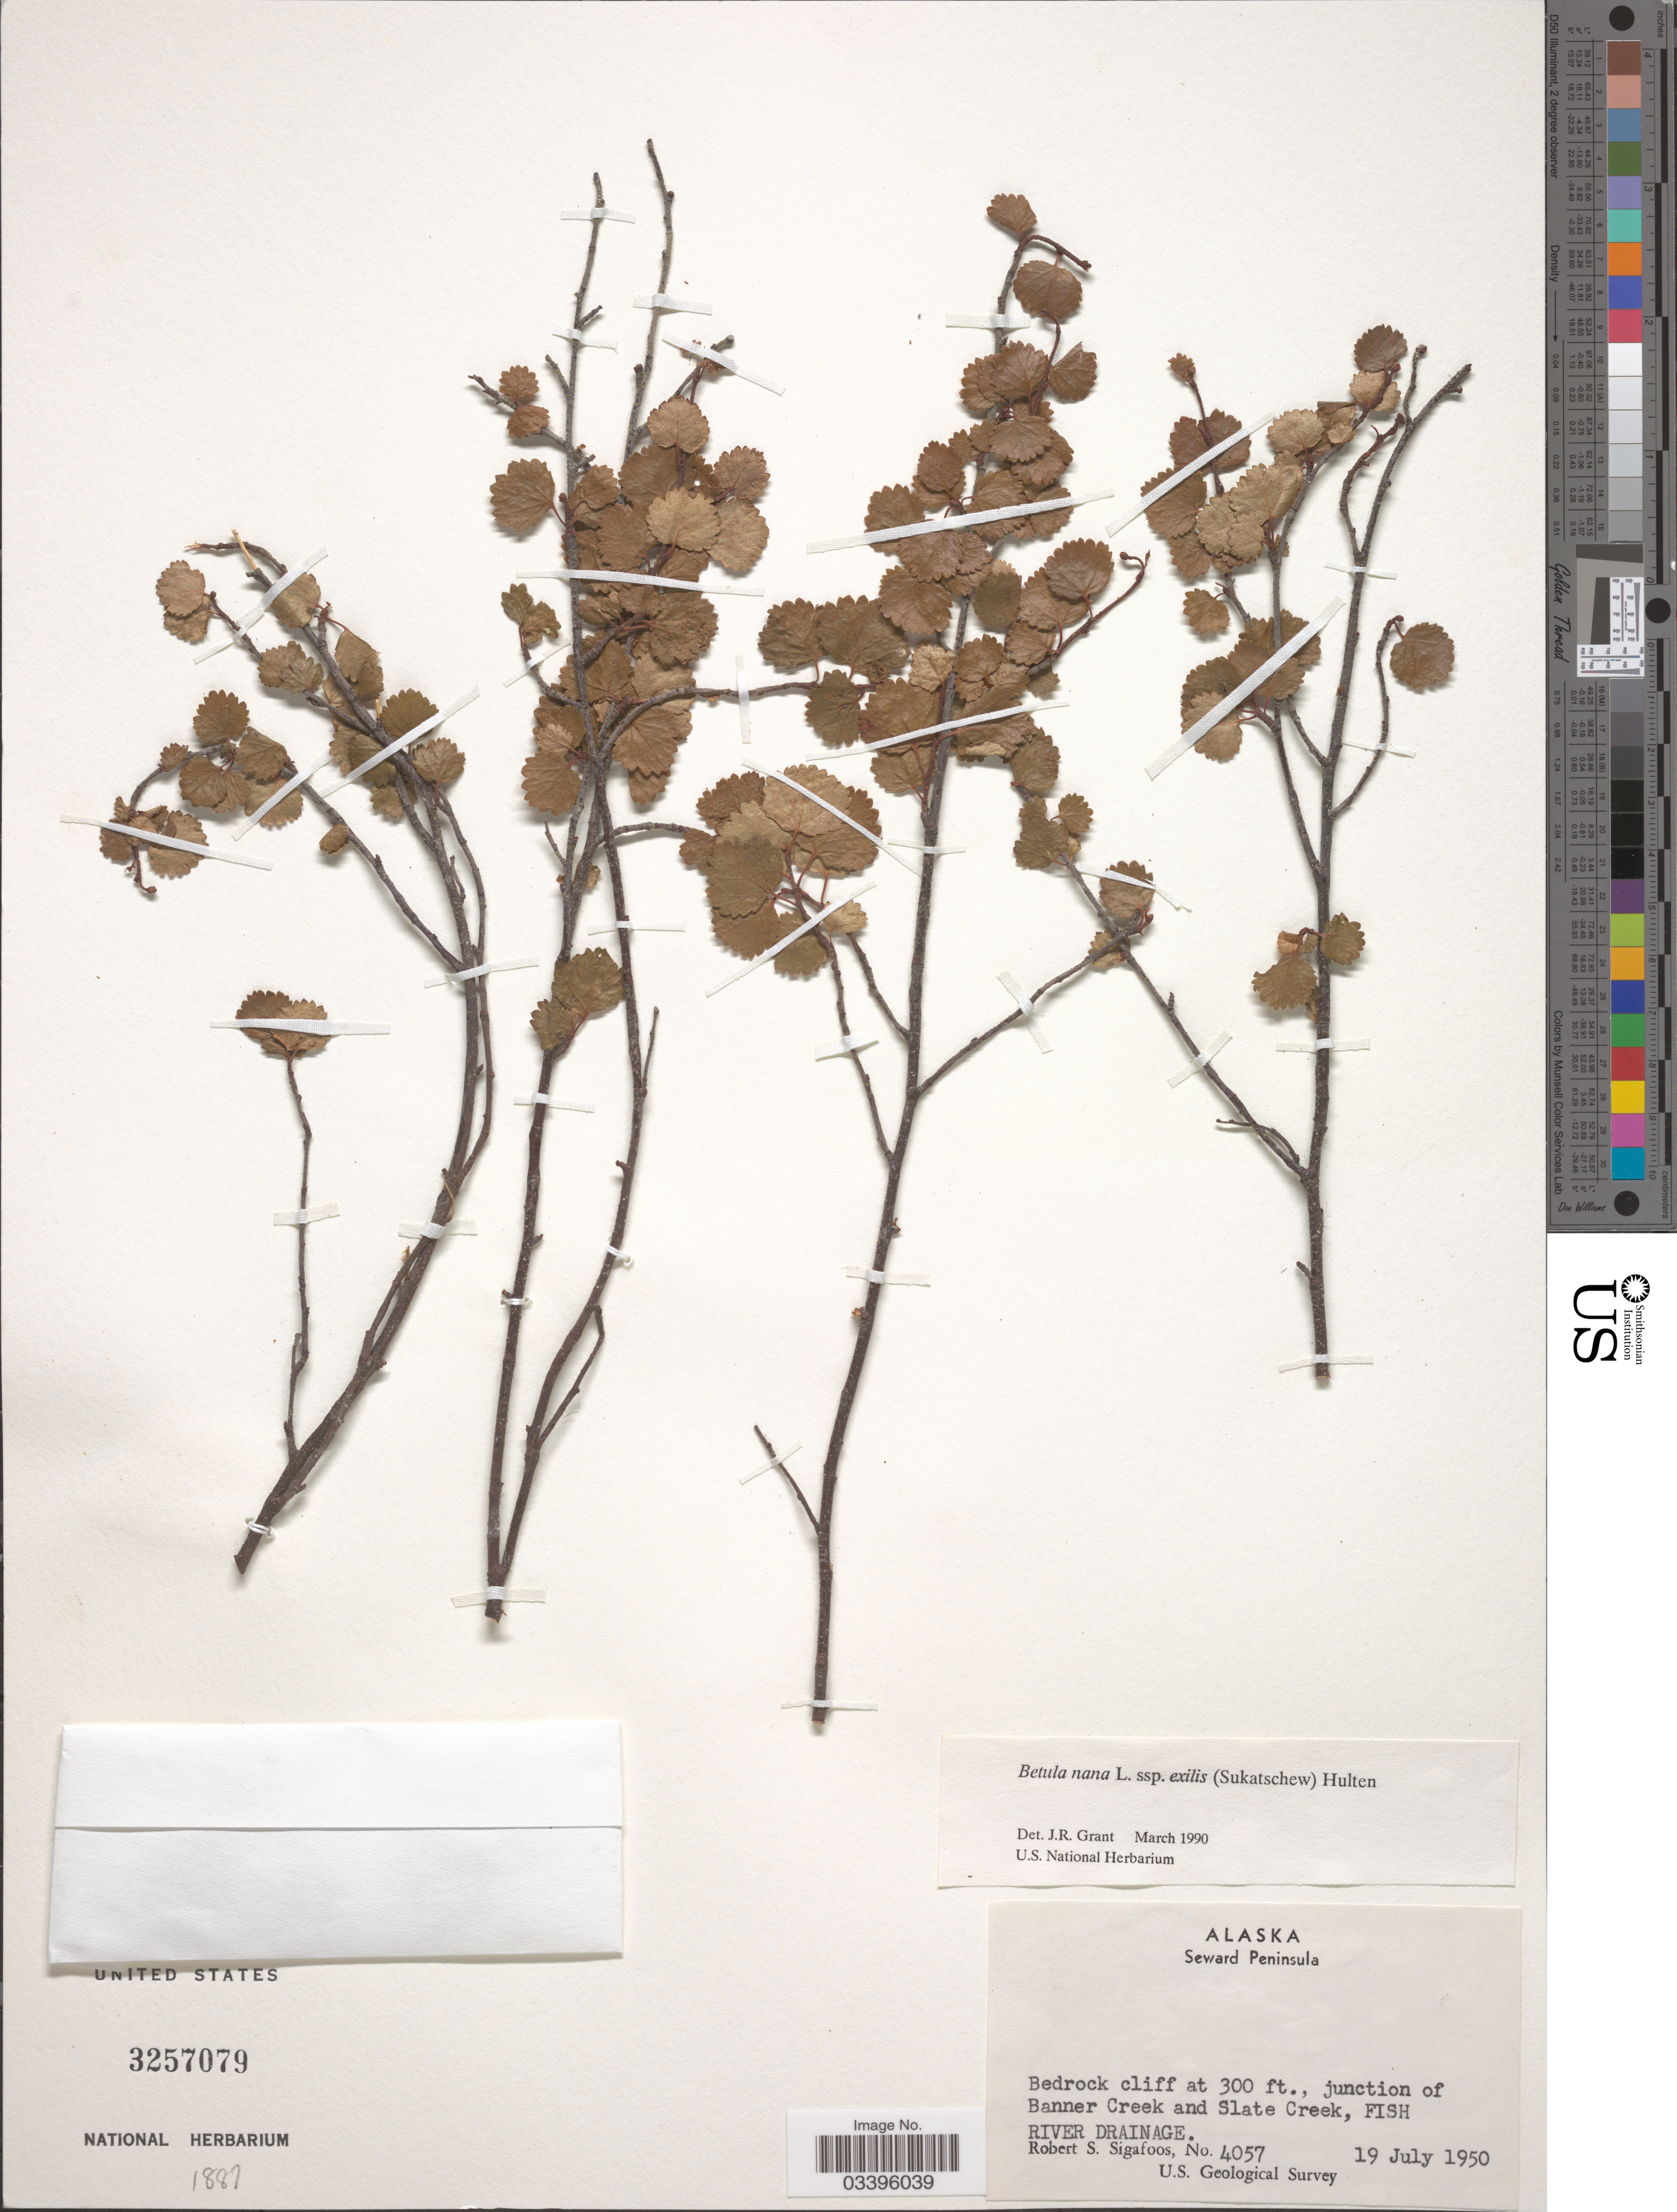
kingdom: Plantae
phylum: Tracheophyta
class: Magnoliopsida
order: Fagales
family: Betulaceae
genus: Betula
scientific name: Betula nana subsp. exilis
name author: L.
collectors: R. Sigafoos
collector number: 4057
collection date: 1950-07-19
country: United States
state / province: Alaska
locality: Seward Peninsula. Bedrock cliff at 300 ft., junction of Banner Creek and Slate Creek, Fish River Drainage.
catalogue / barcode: US 3257079